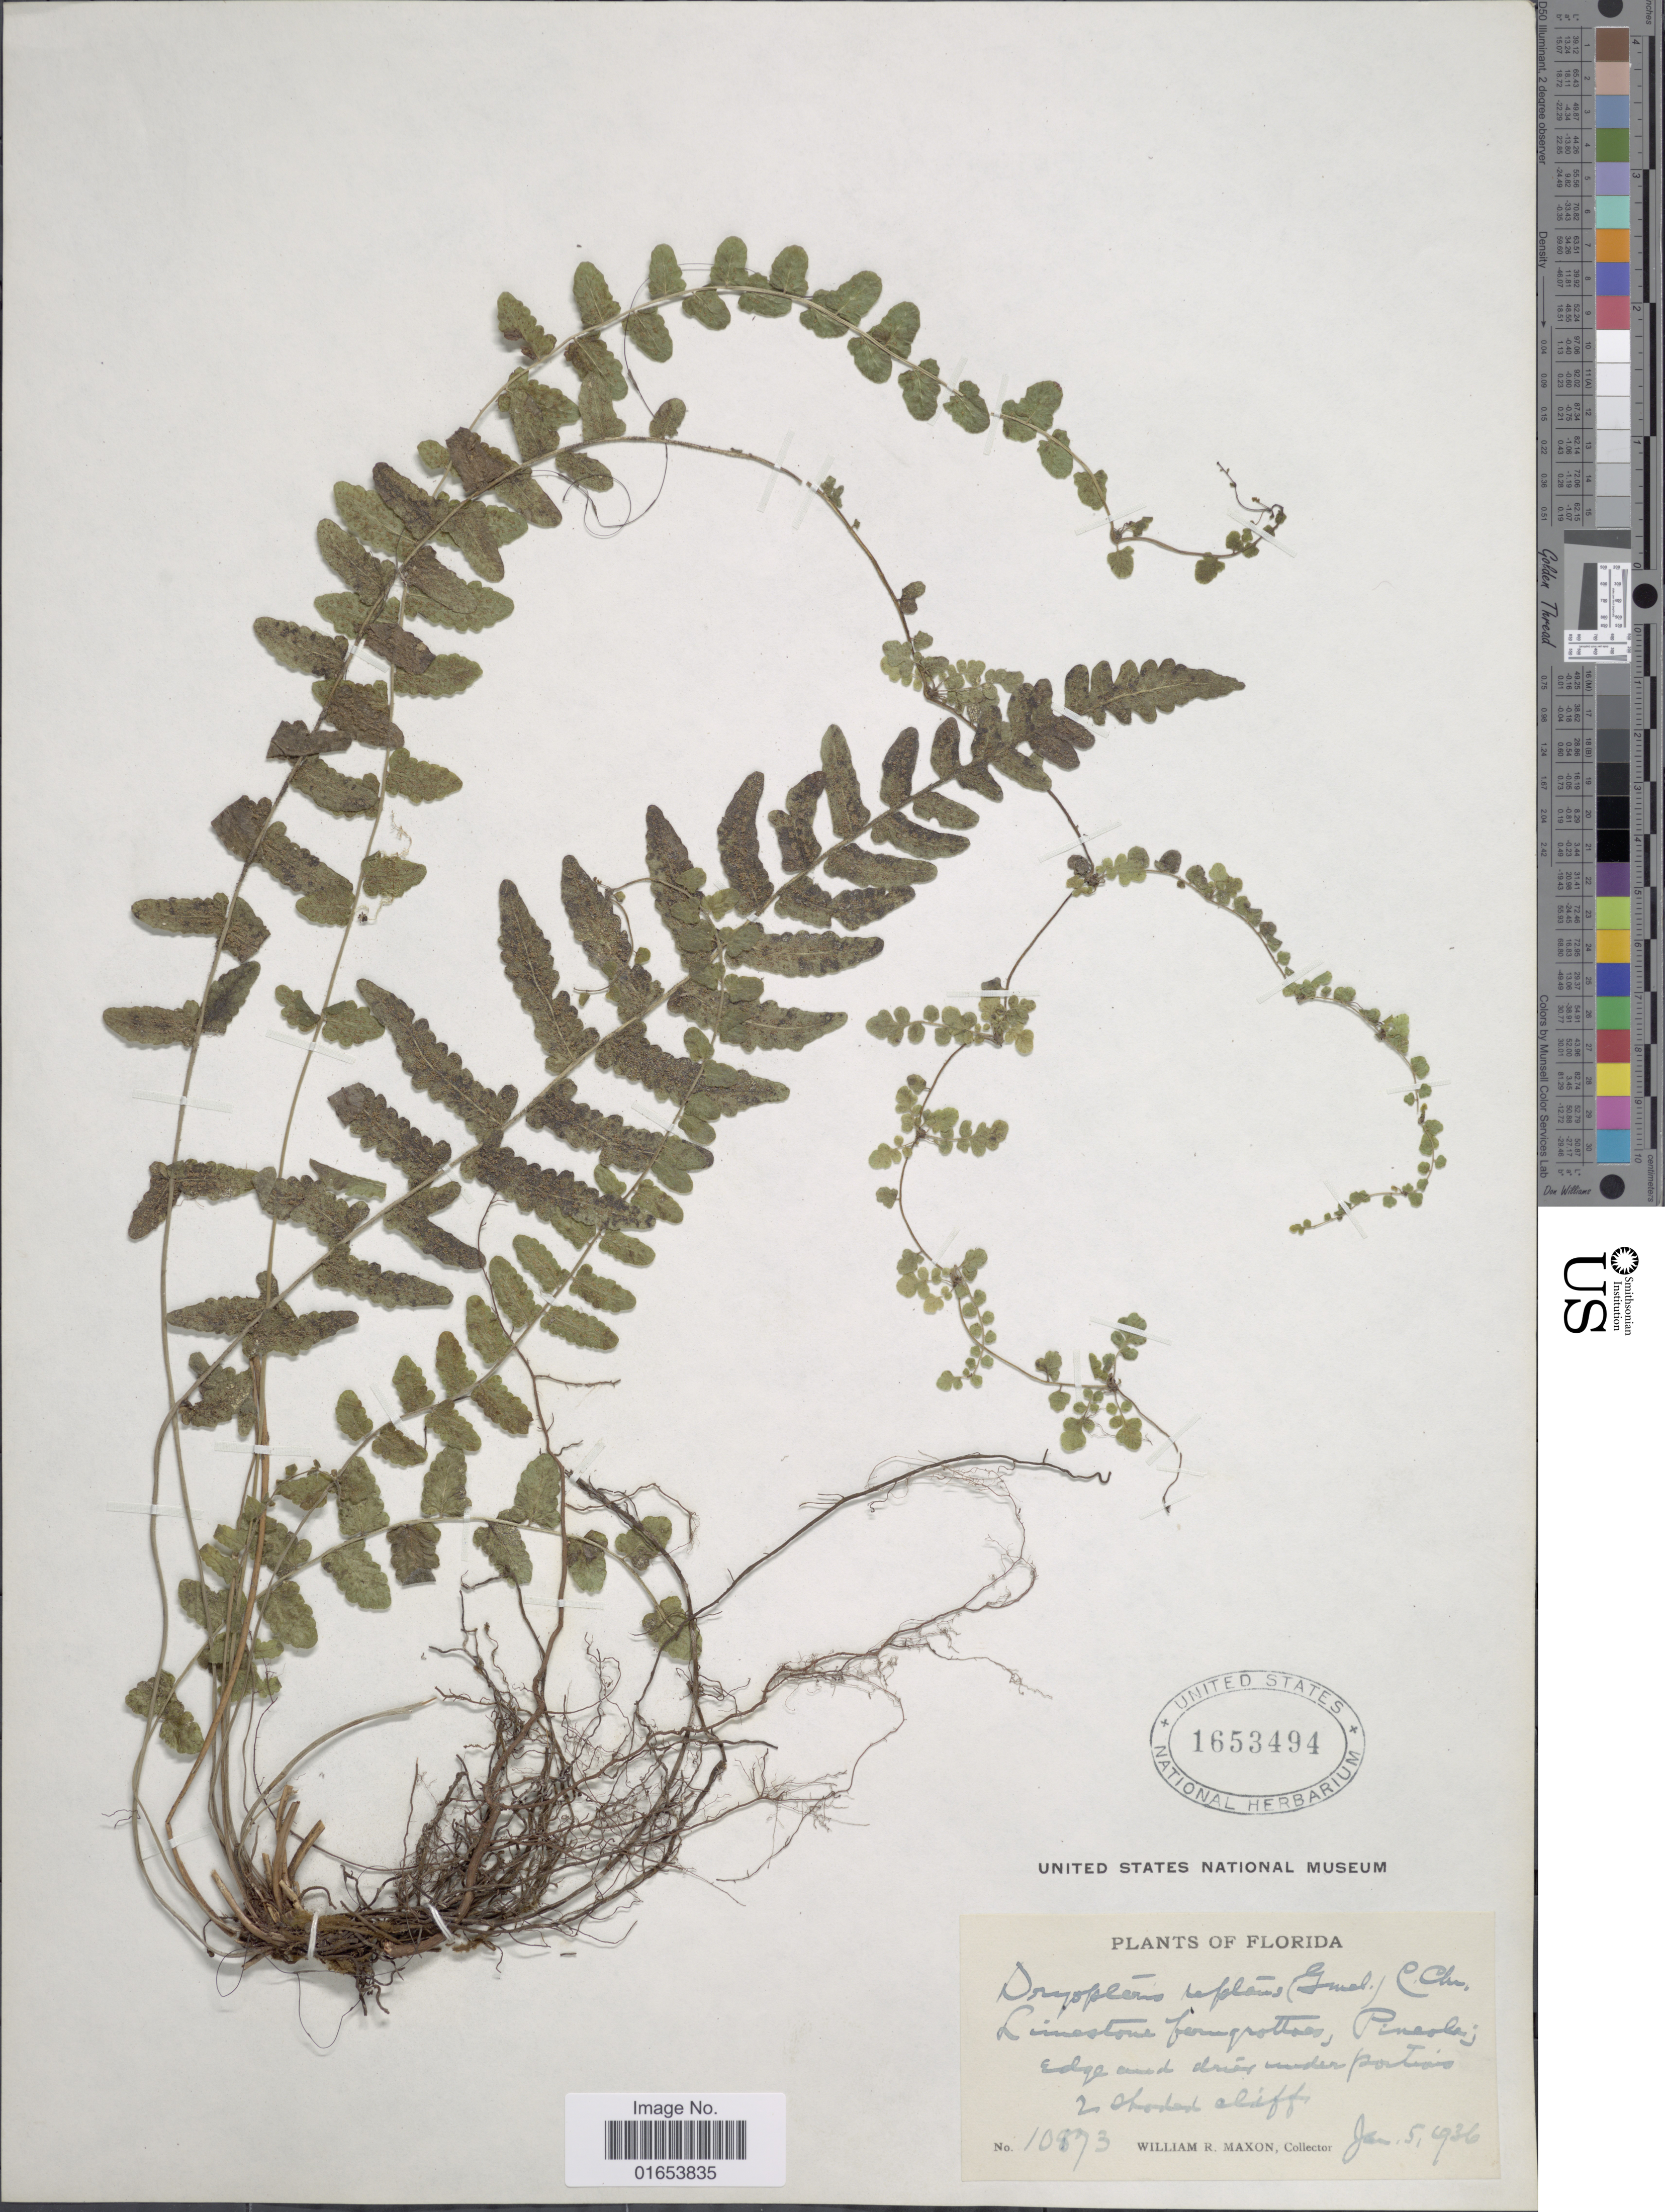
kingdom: Plantae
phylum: Tracheophyta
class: Polypodiopsida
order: Polypodiales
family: Thelypteridaceae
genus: Goniopteris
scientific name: Goniopteris reptans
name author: (J.F. Gmel.) C. Presl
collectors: W. R. Maxon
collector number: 10873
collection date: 1936-01-05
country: United States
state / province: Florida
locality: Florida, Pineola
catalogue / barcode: US 1653494